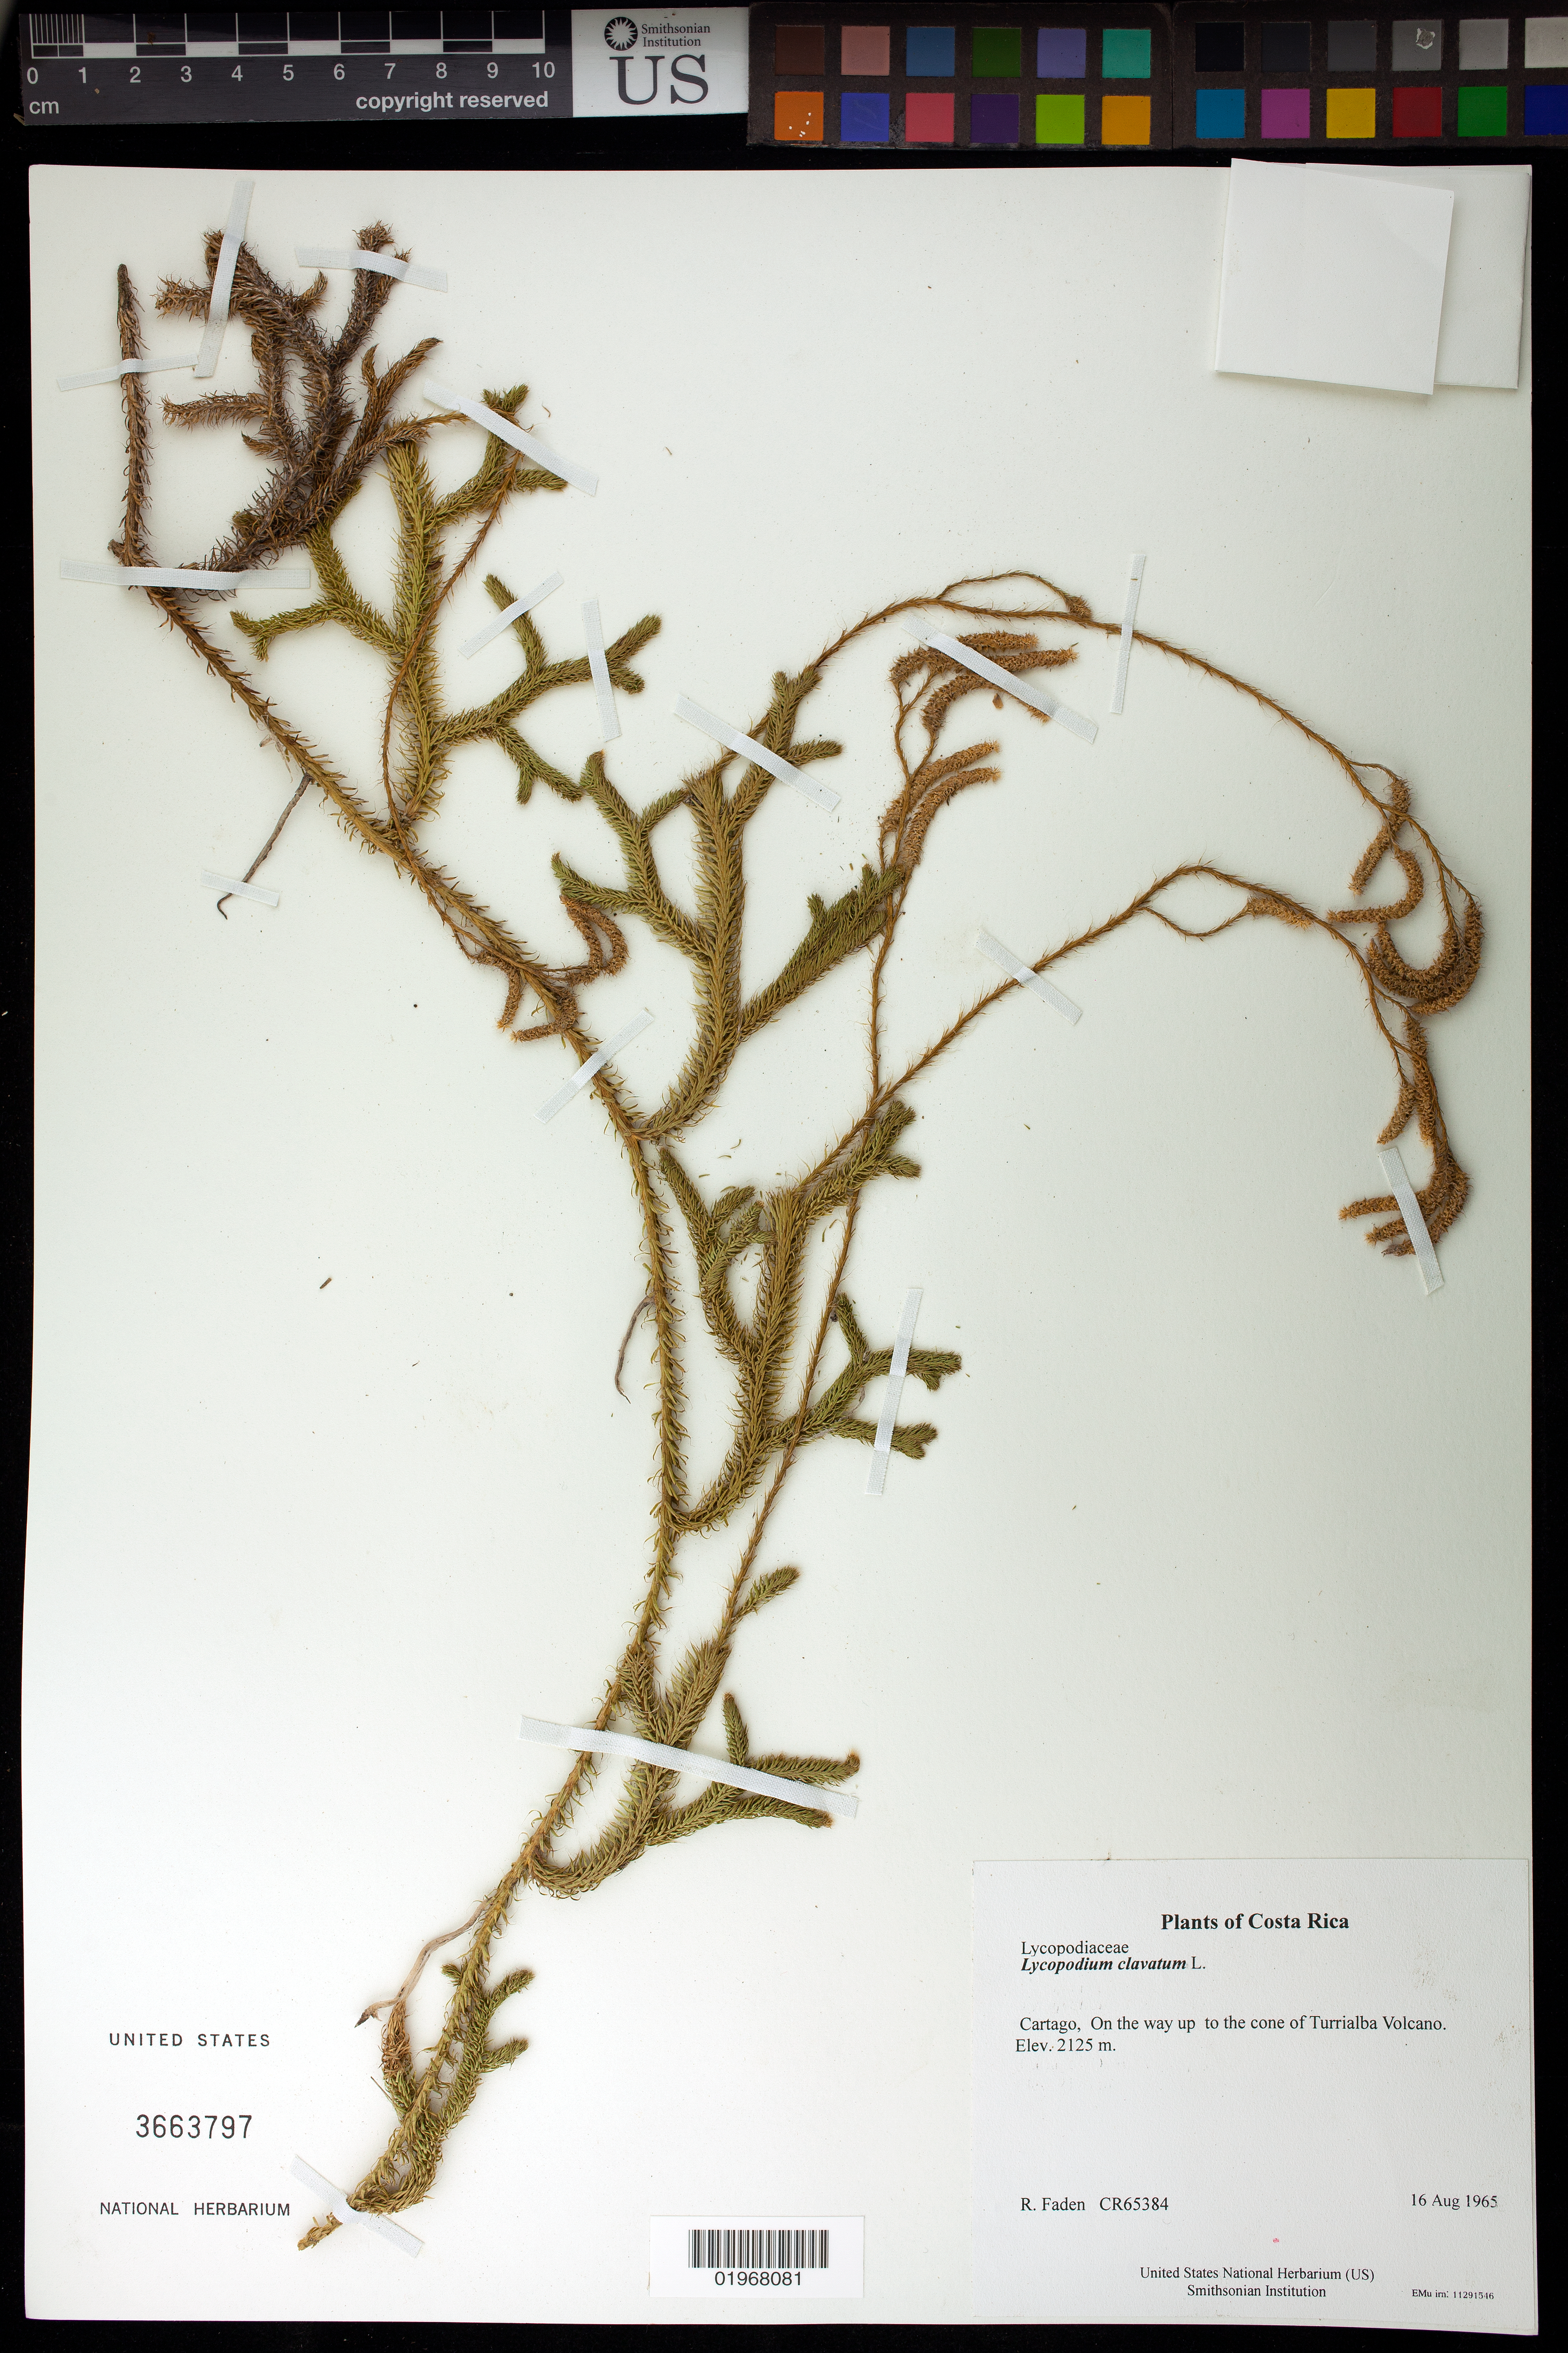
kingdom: Plantae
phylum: Tracheophyta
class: Lycopodiopsida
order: Lycopodiales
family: Lycopodiaceae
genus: Lycopodium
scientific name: Lycopodium clavatum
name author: L.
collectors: R. B. Faden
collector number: CR65384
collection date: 1965-08-16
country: Costa Rica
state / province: Cartago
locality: On the way up to the cone of Turrialba Volcano.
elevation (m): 2125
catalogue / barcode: US 3663797